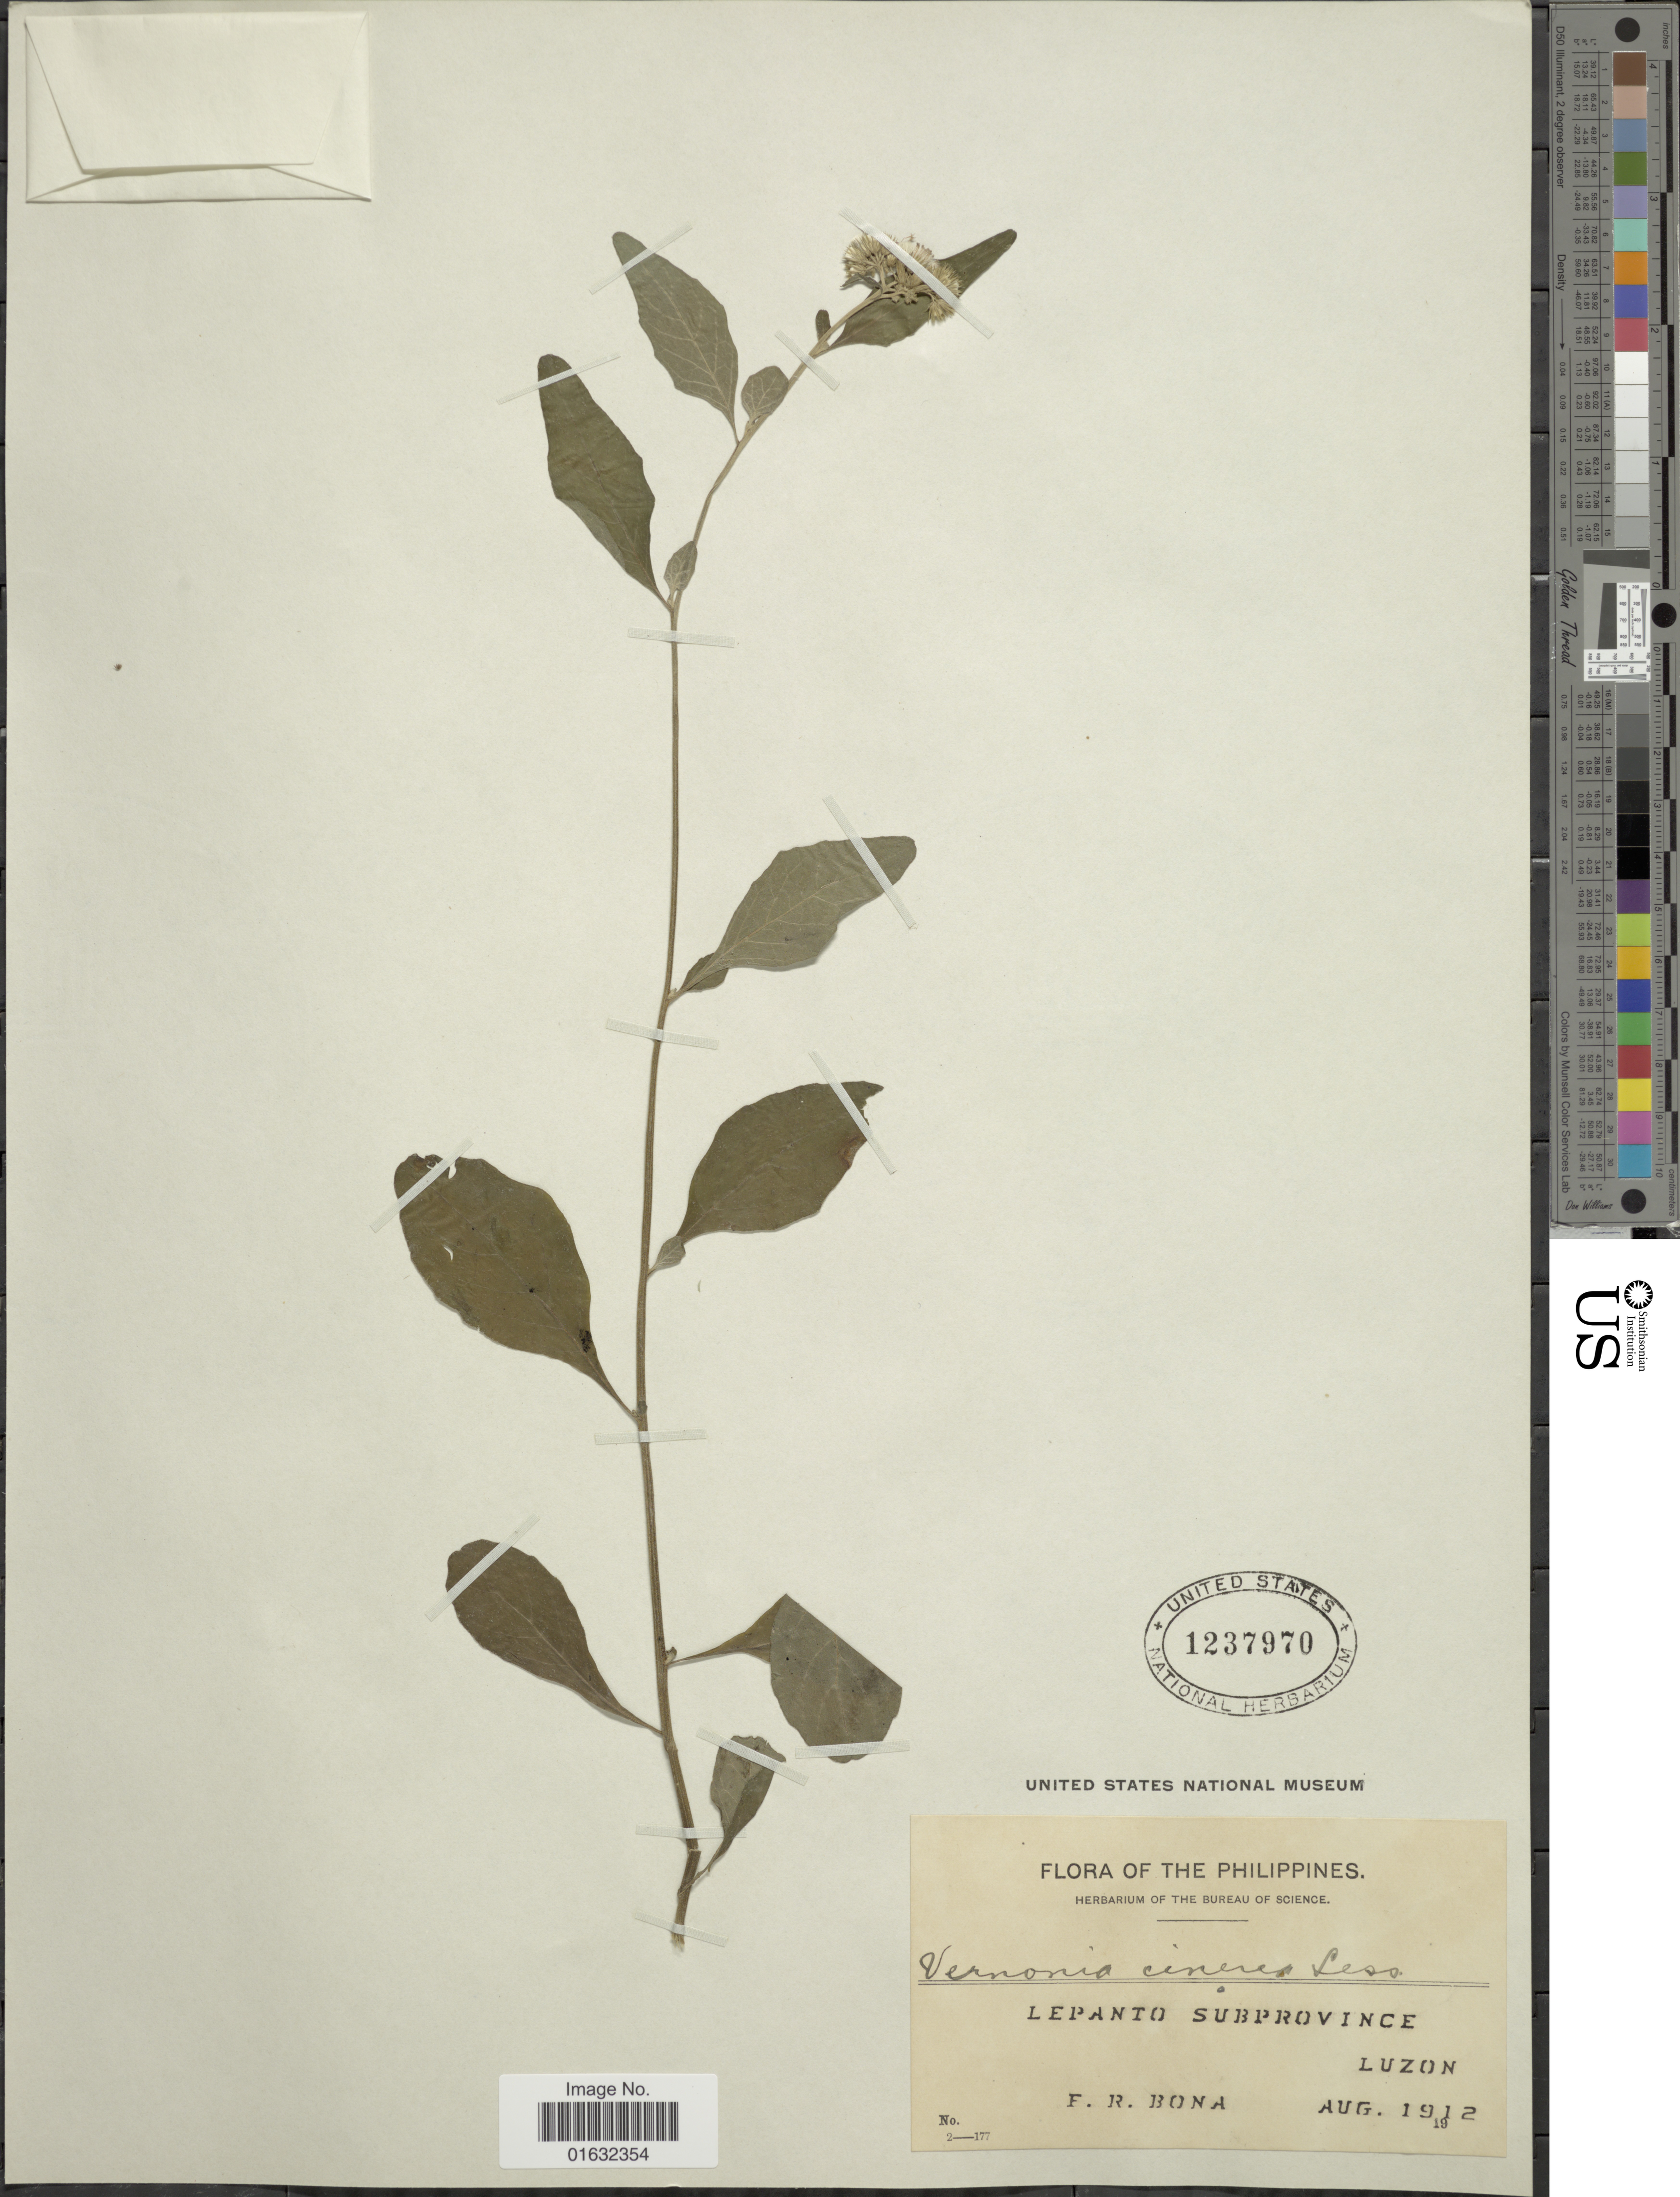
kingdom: Plantae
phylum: Tracheophyta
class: Magnoliopsida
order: Asterales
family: Asteraceae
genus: Cyanthillium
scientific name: Cyanthillium cinereum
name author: (L.) H. Rob.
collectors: F. Bona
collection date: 1912-08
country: Philippines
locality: Lepanto Subprovince, Luzon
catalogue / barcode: US 1237970